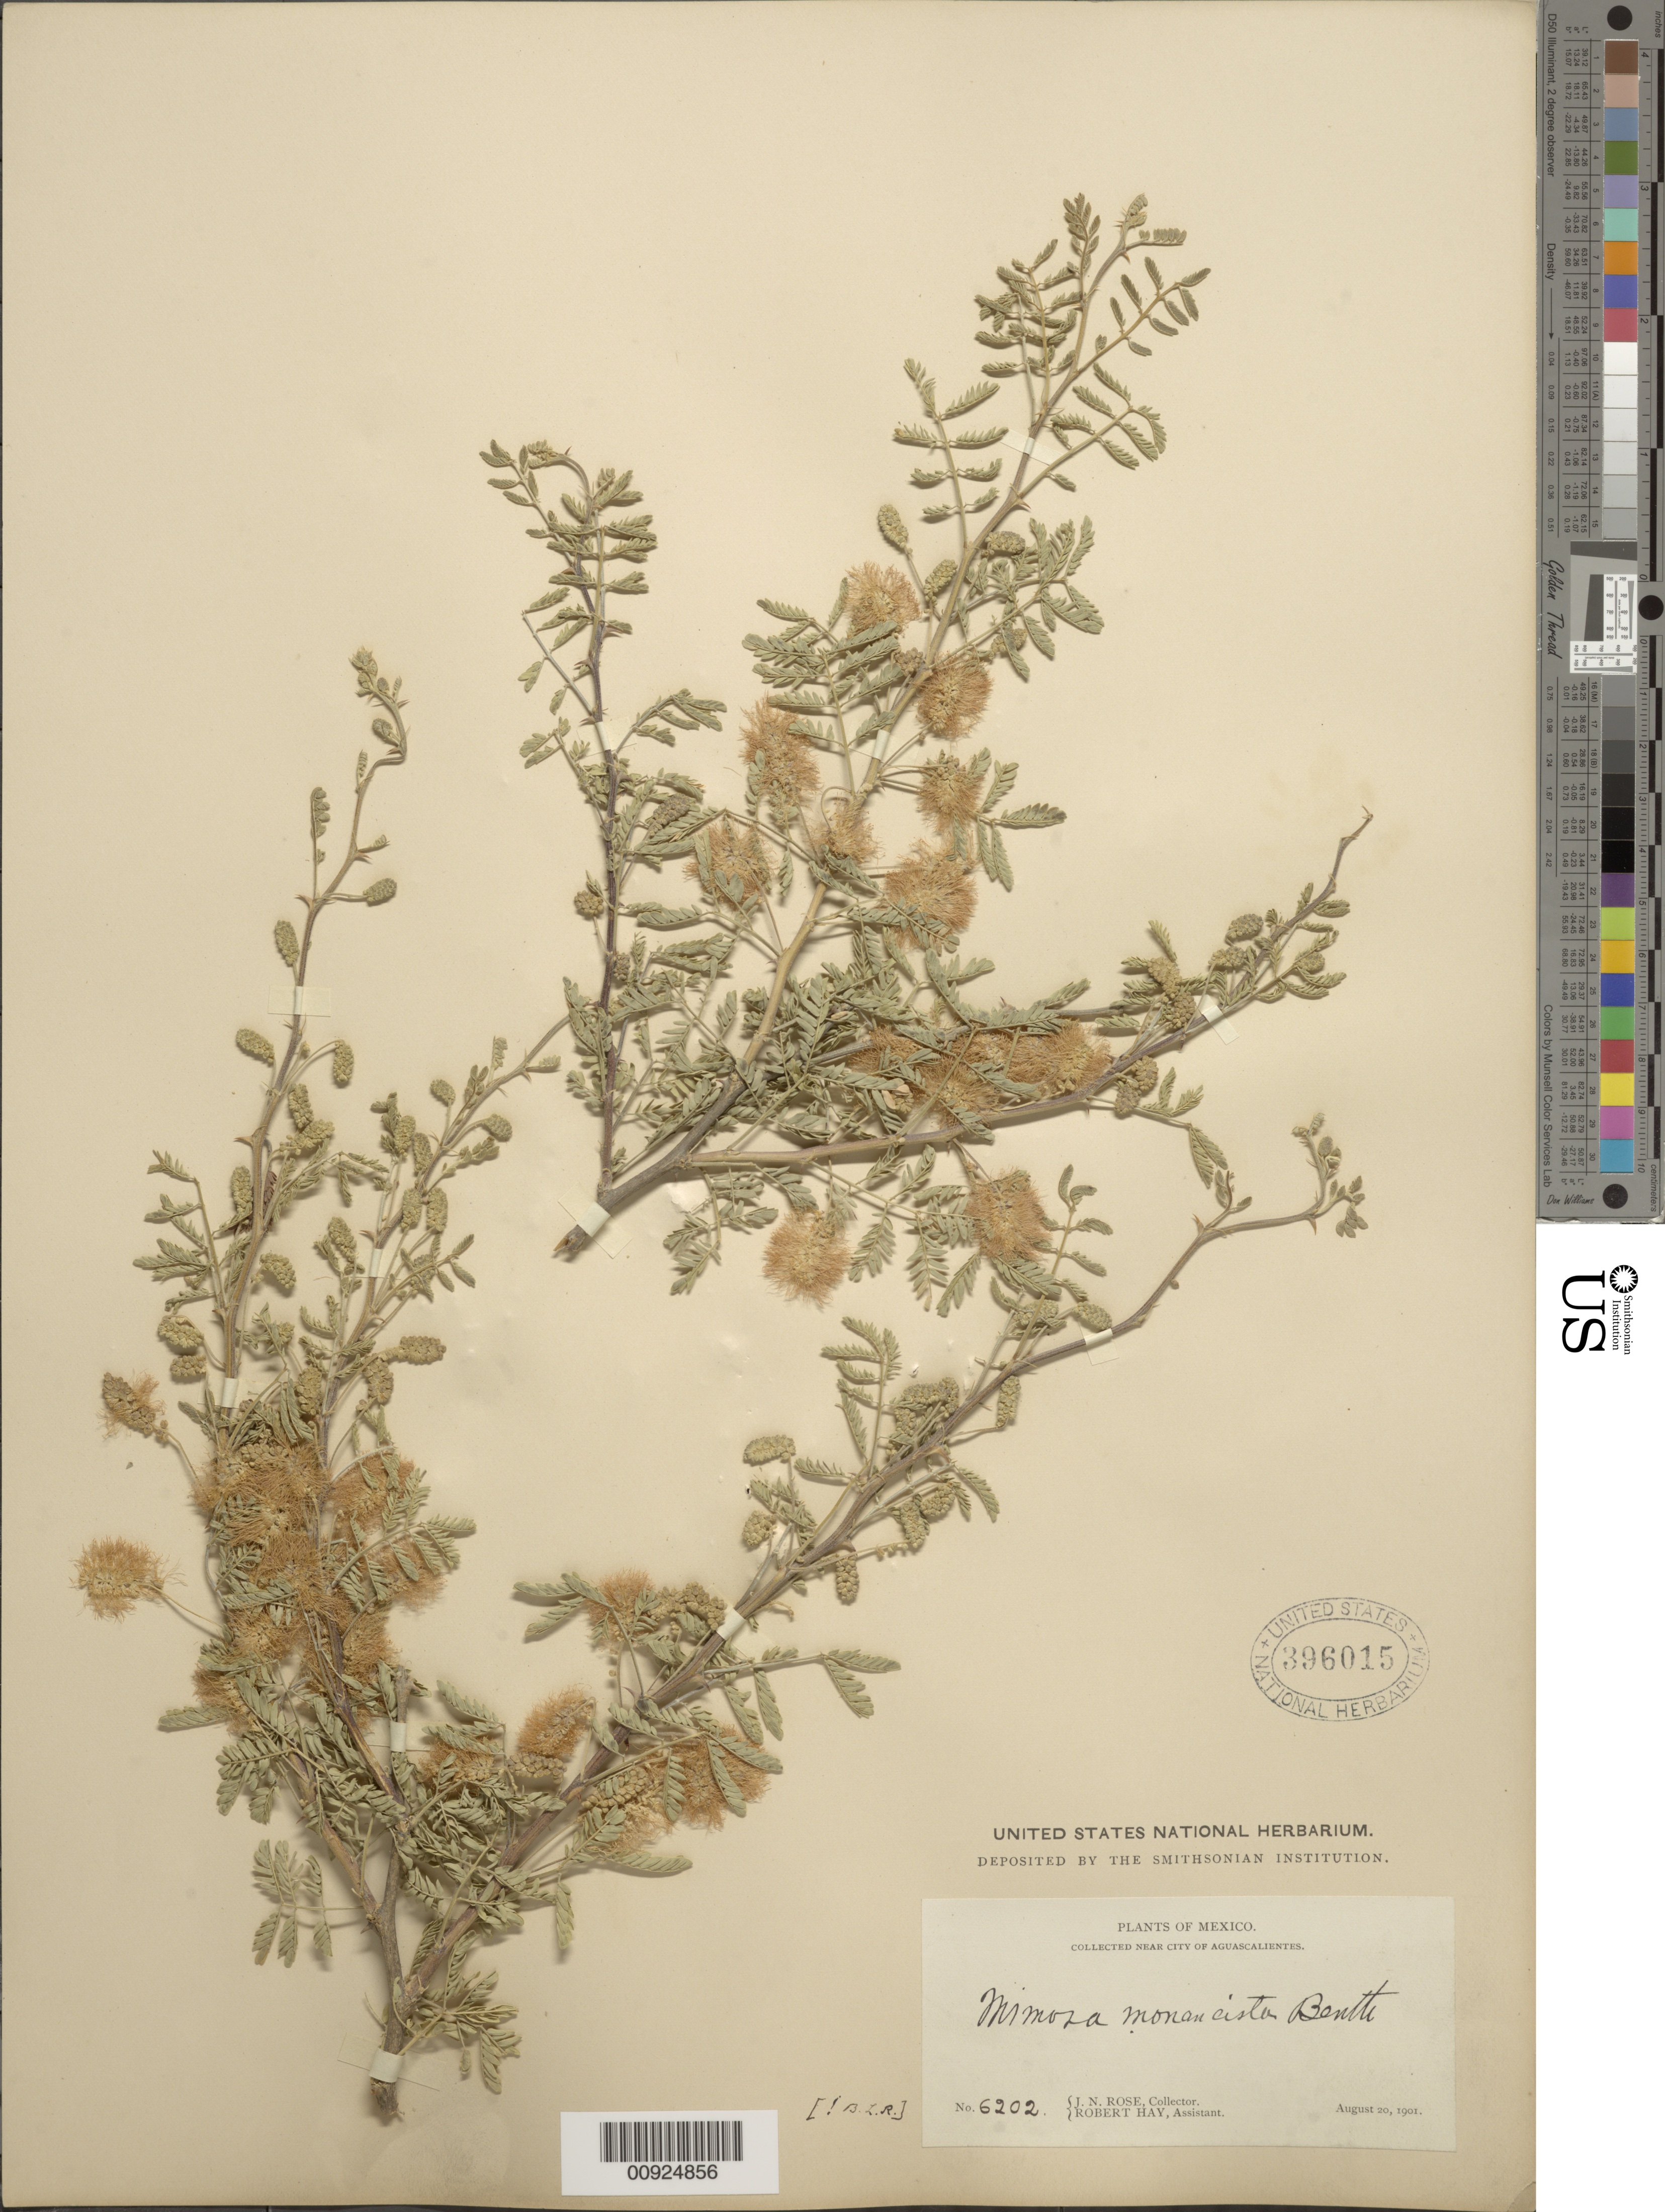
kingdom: Plantae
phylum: Tracheophyta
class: Magnoliopsida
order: Fabales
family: Fabaceae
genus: Mimosa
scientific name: Mimosa monancistra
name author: Benth.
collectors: J. N. Rose & R. Hay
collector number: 6202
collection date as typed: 20 Aug 1901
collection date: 1901-08-20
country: Mexico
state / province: Aguascalientes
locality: Near city of Aguascalientes.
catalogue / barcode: US 396015